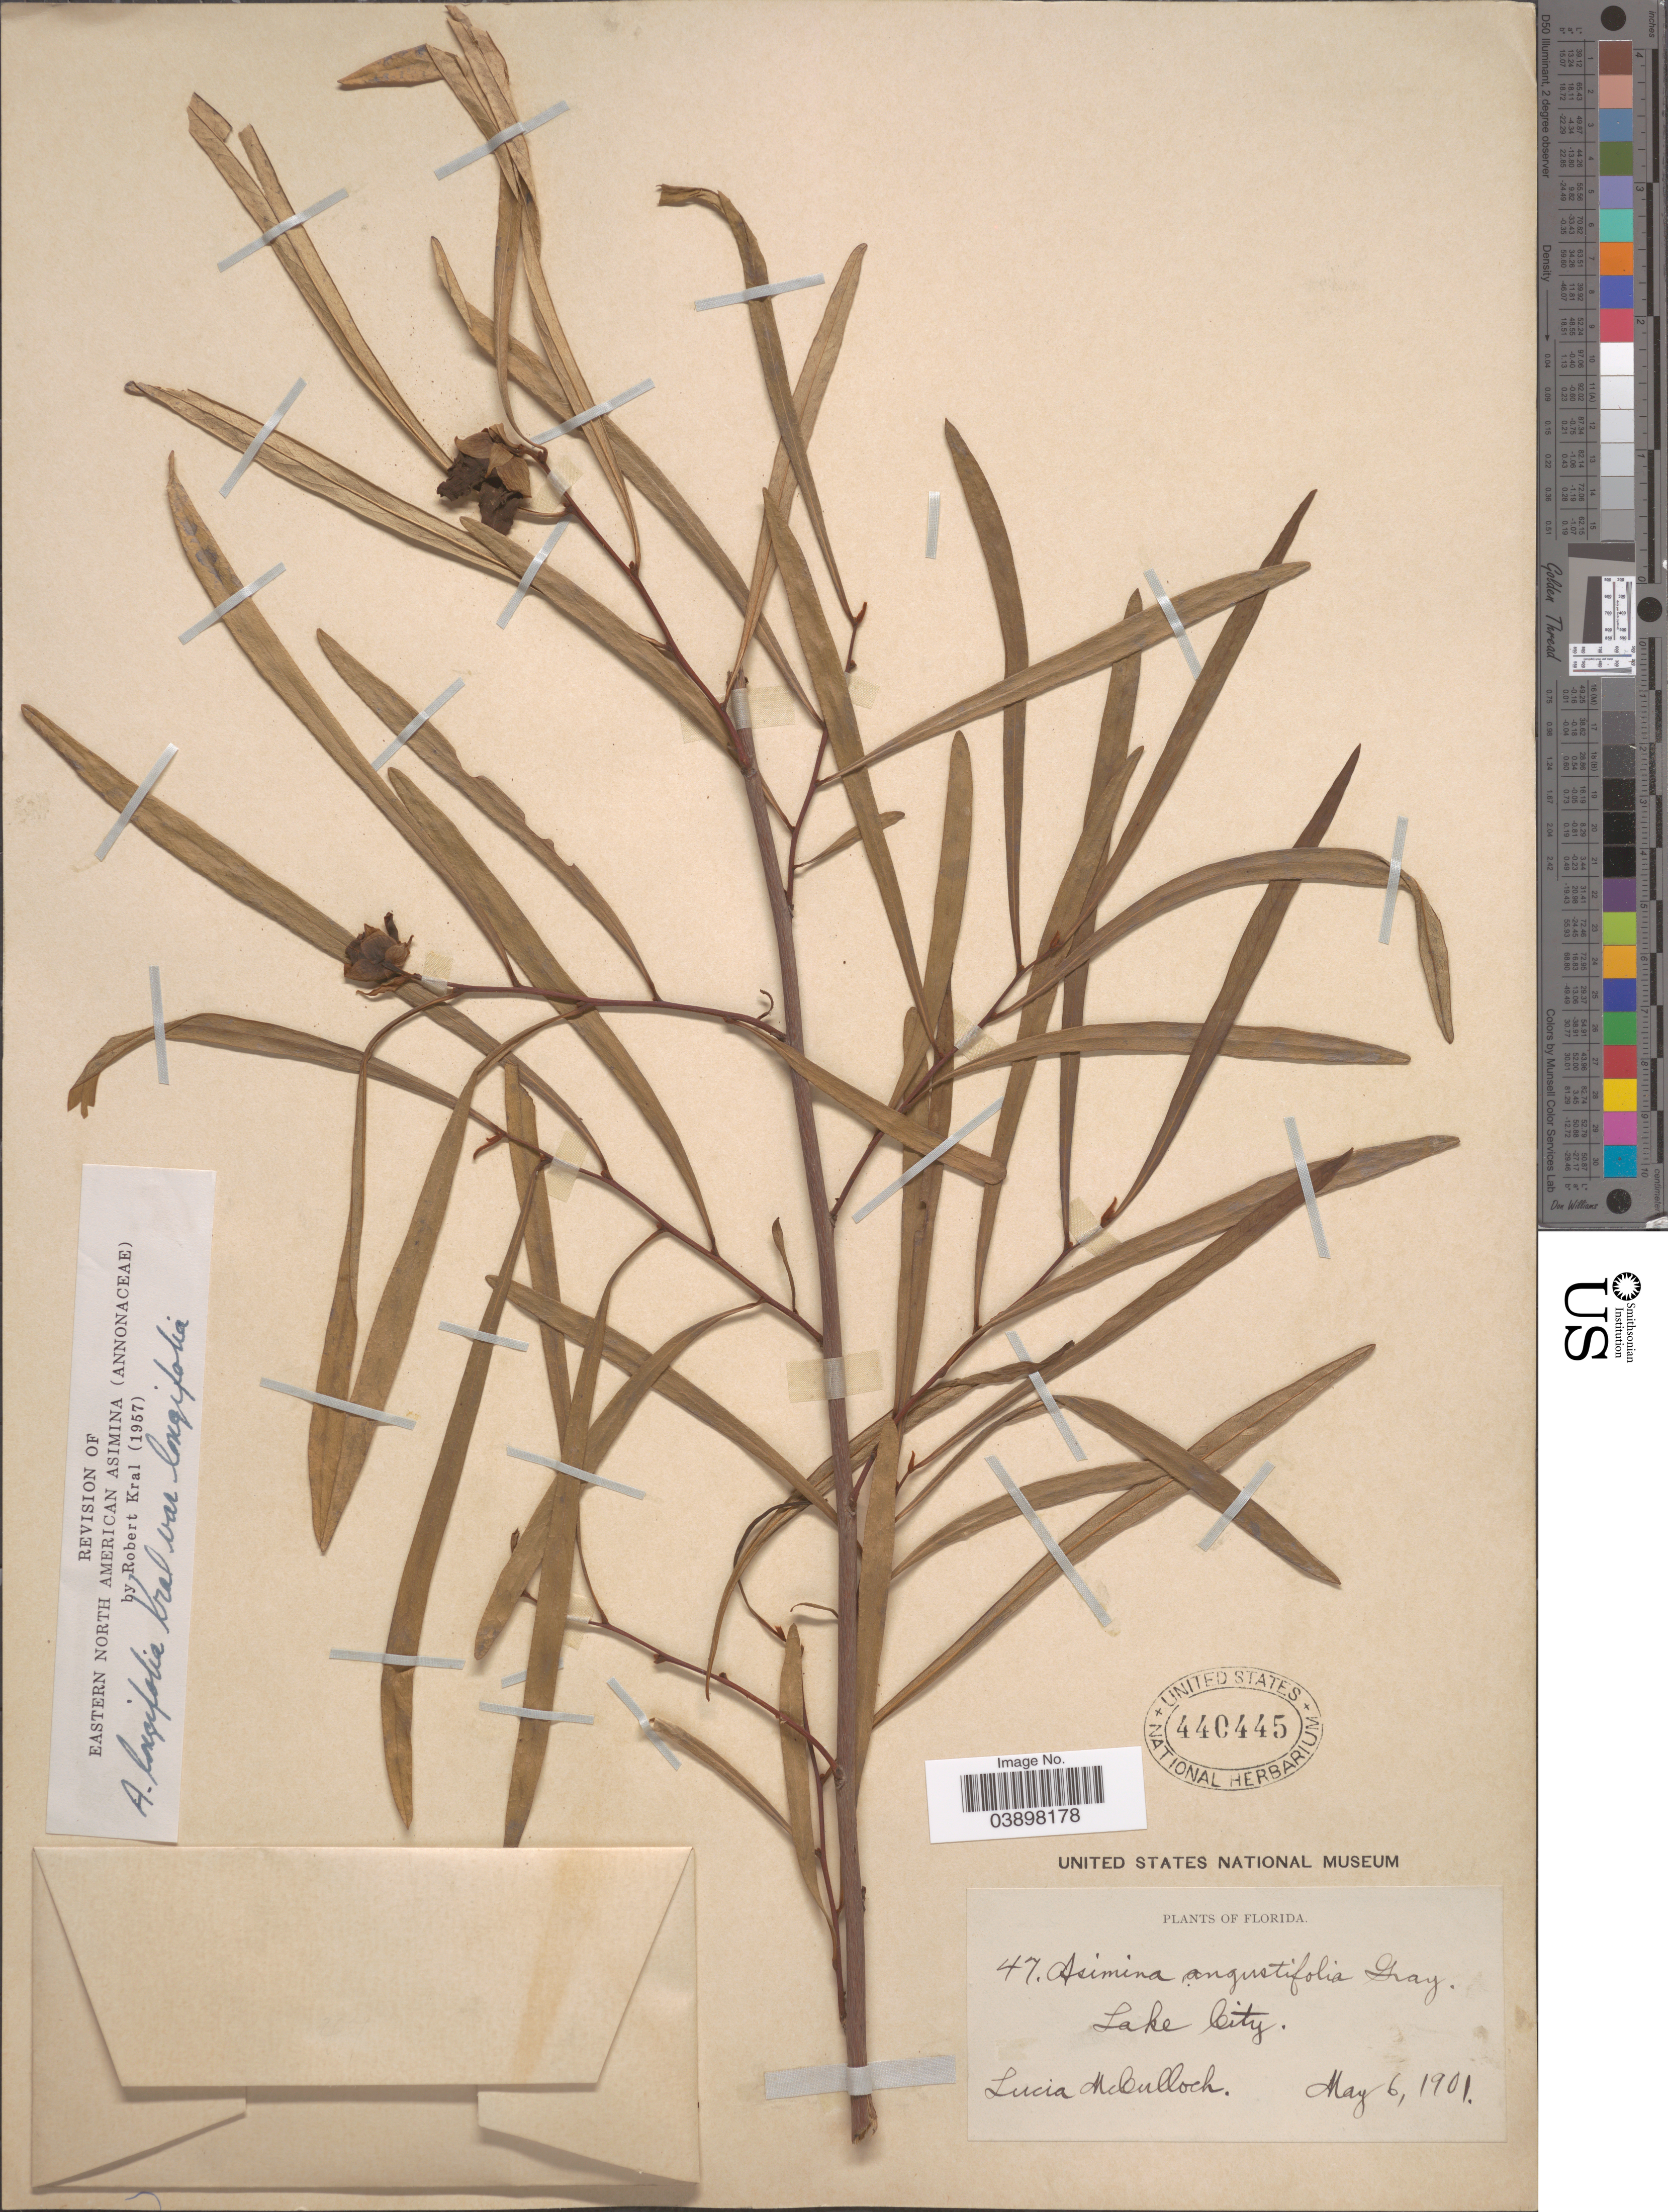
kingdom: Plantae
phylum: Tracheophyta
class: Magnoliopsida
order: Magnoliales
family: Annonaceae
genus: Asimina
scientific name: Asimina longifolia var. longifolia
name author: Kral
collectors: L. McCulloch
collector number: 47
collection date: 1901-05-06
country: United States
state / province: Florida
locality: Lake City.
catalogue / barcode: US 440445